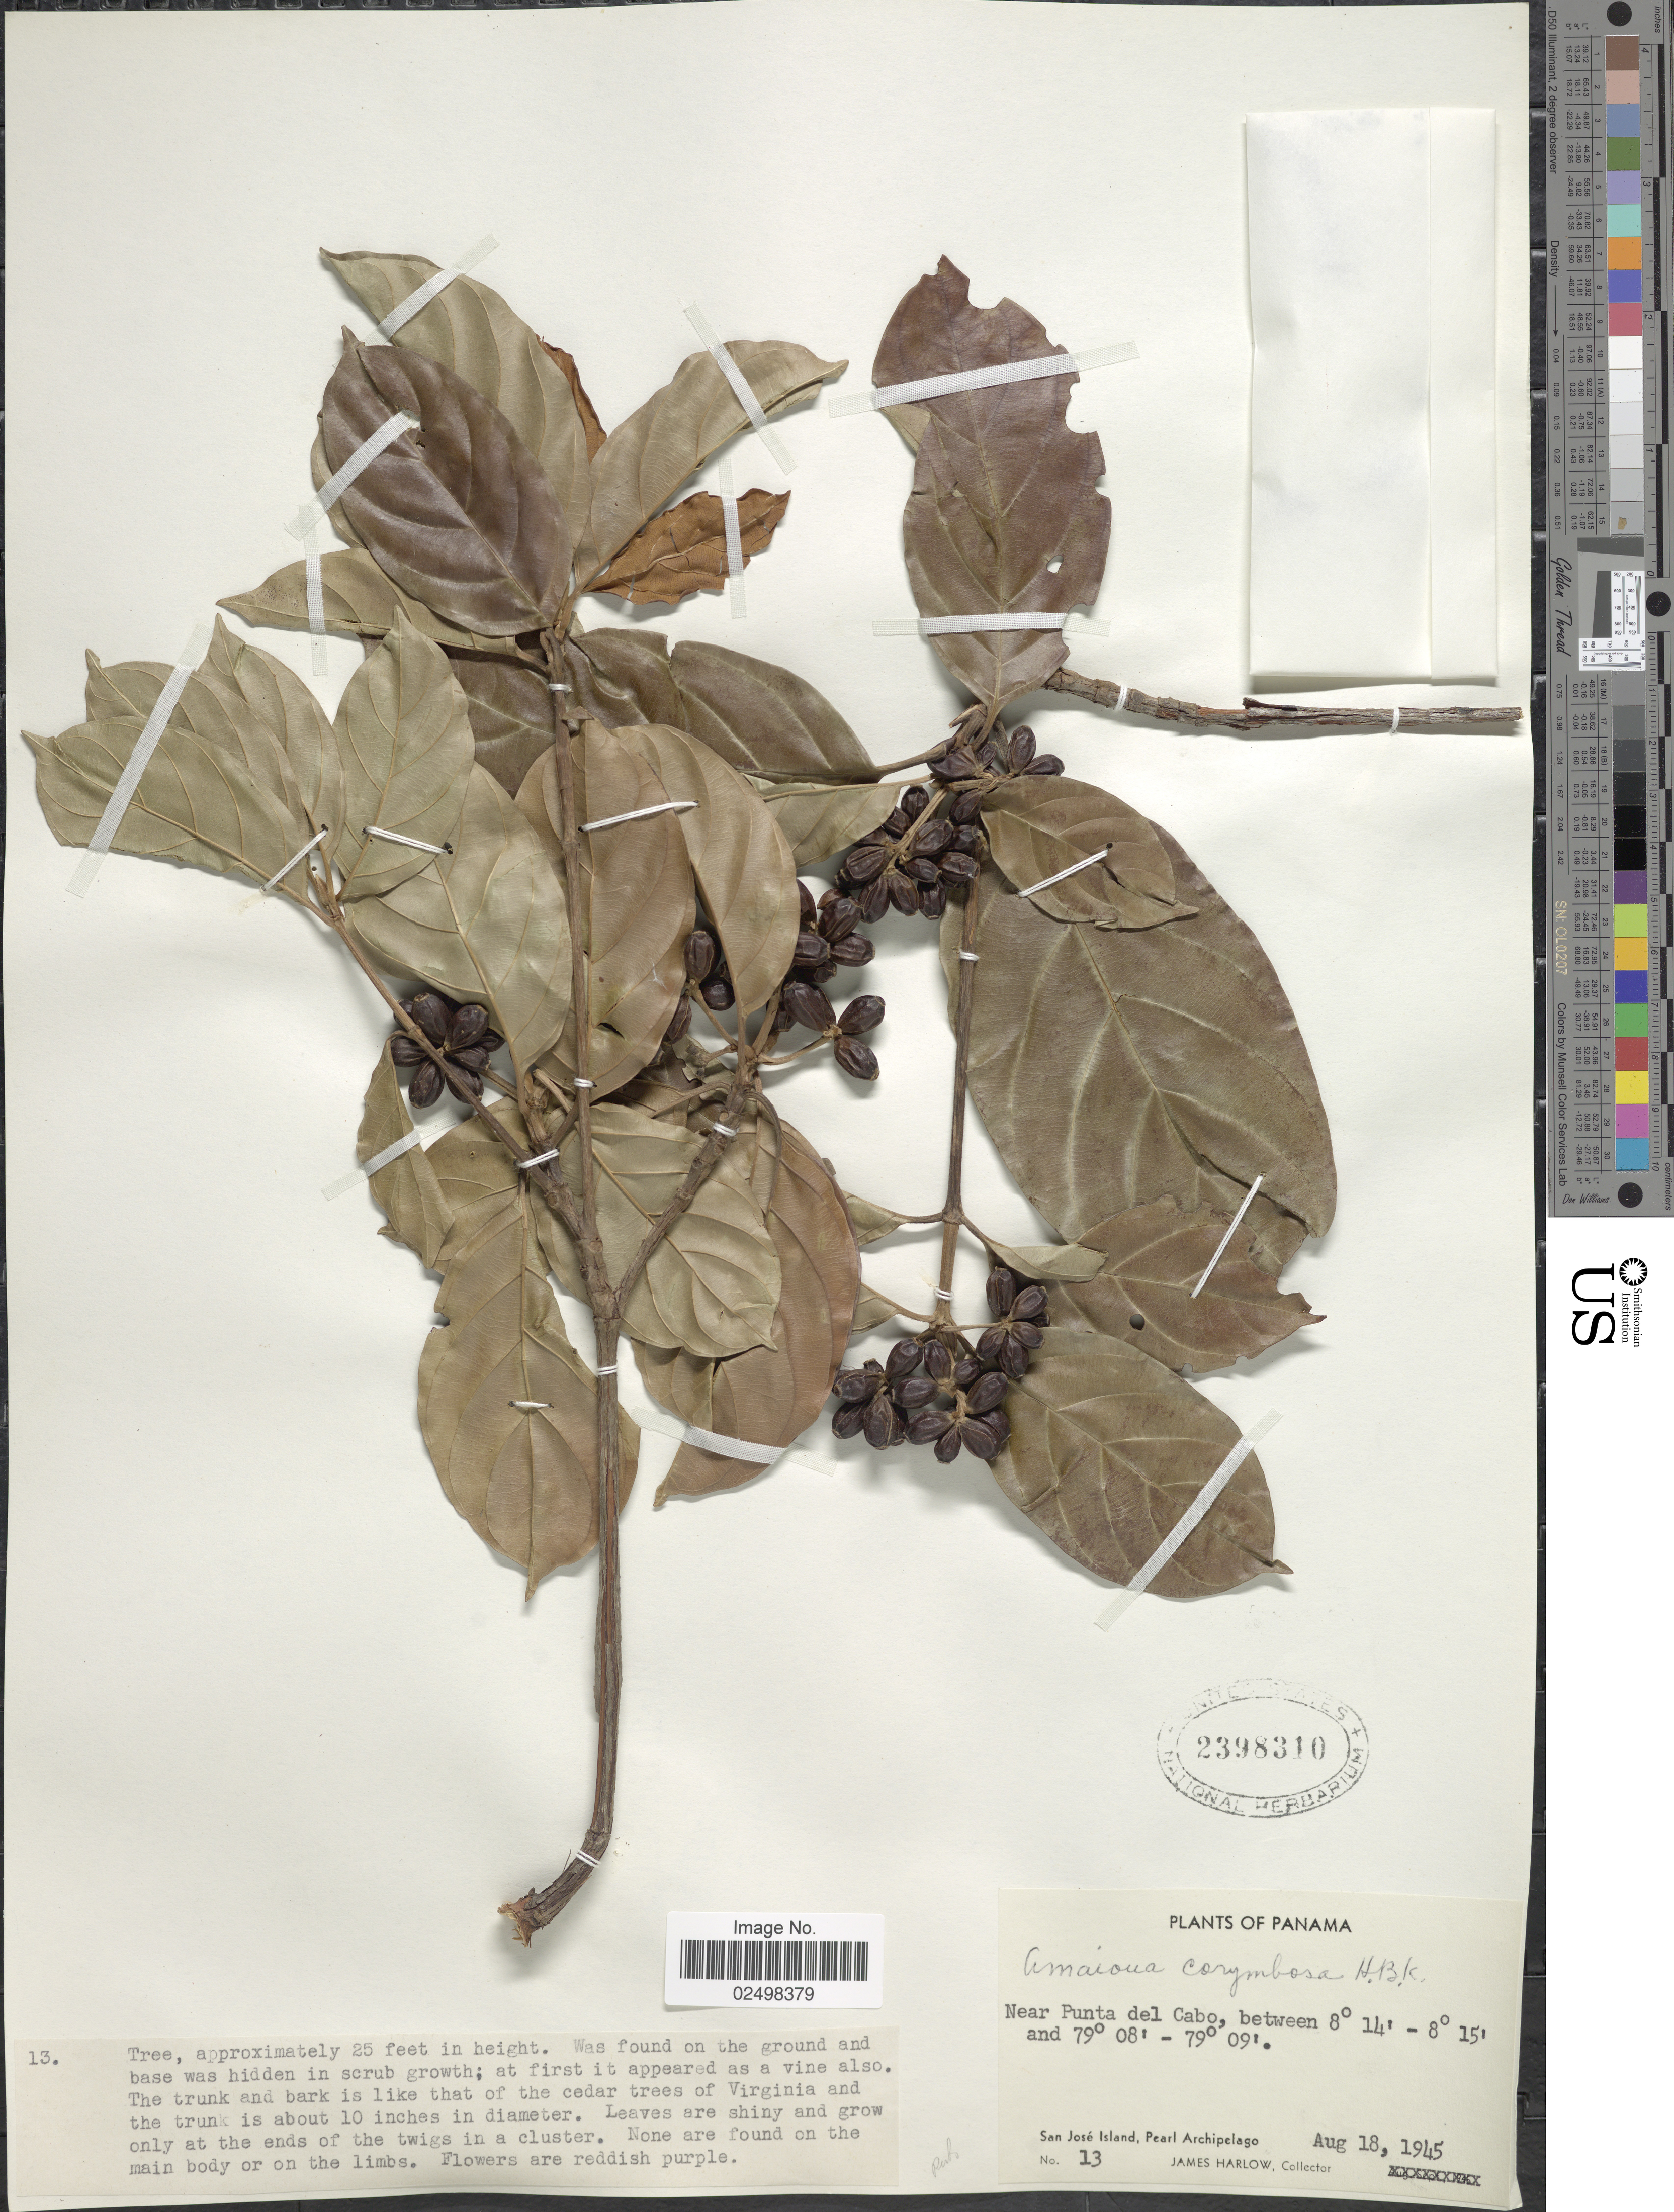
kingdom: Plantae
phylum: Tracheophyta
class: Magnoliopsida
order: Gentianales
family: Rubiaceae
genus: Amaioua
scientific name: Amaioua corymbosa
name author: Kunth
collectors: J. Harlow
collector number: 13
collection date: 1945-08-18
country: Panama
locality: Near Punta del cabo, San Jose Island, Pearl Archipelago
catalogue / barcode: US 2398310